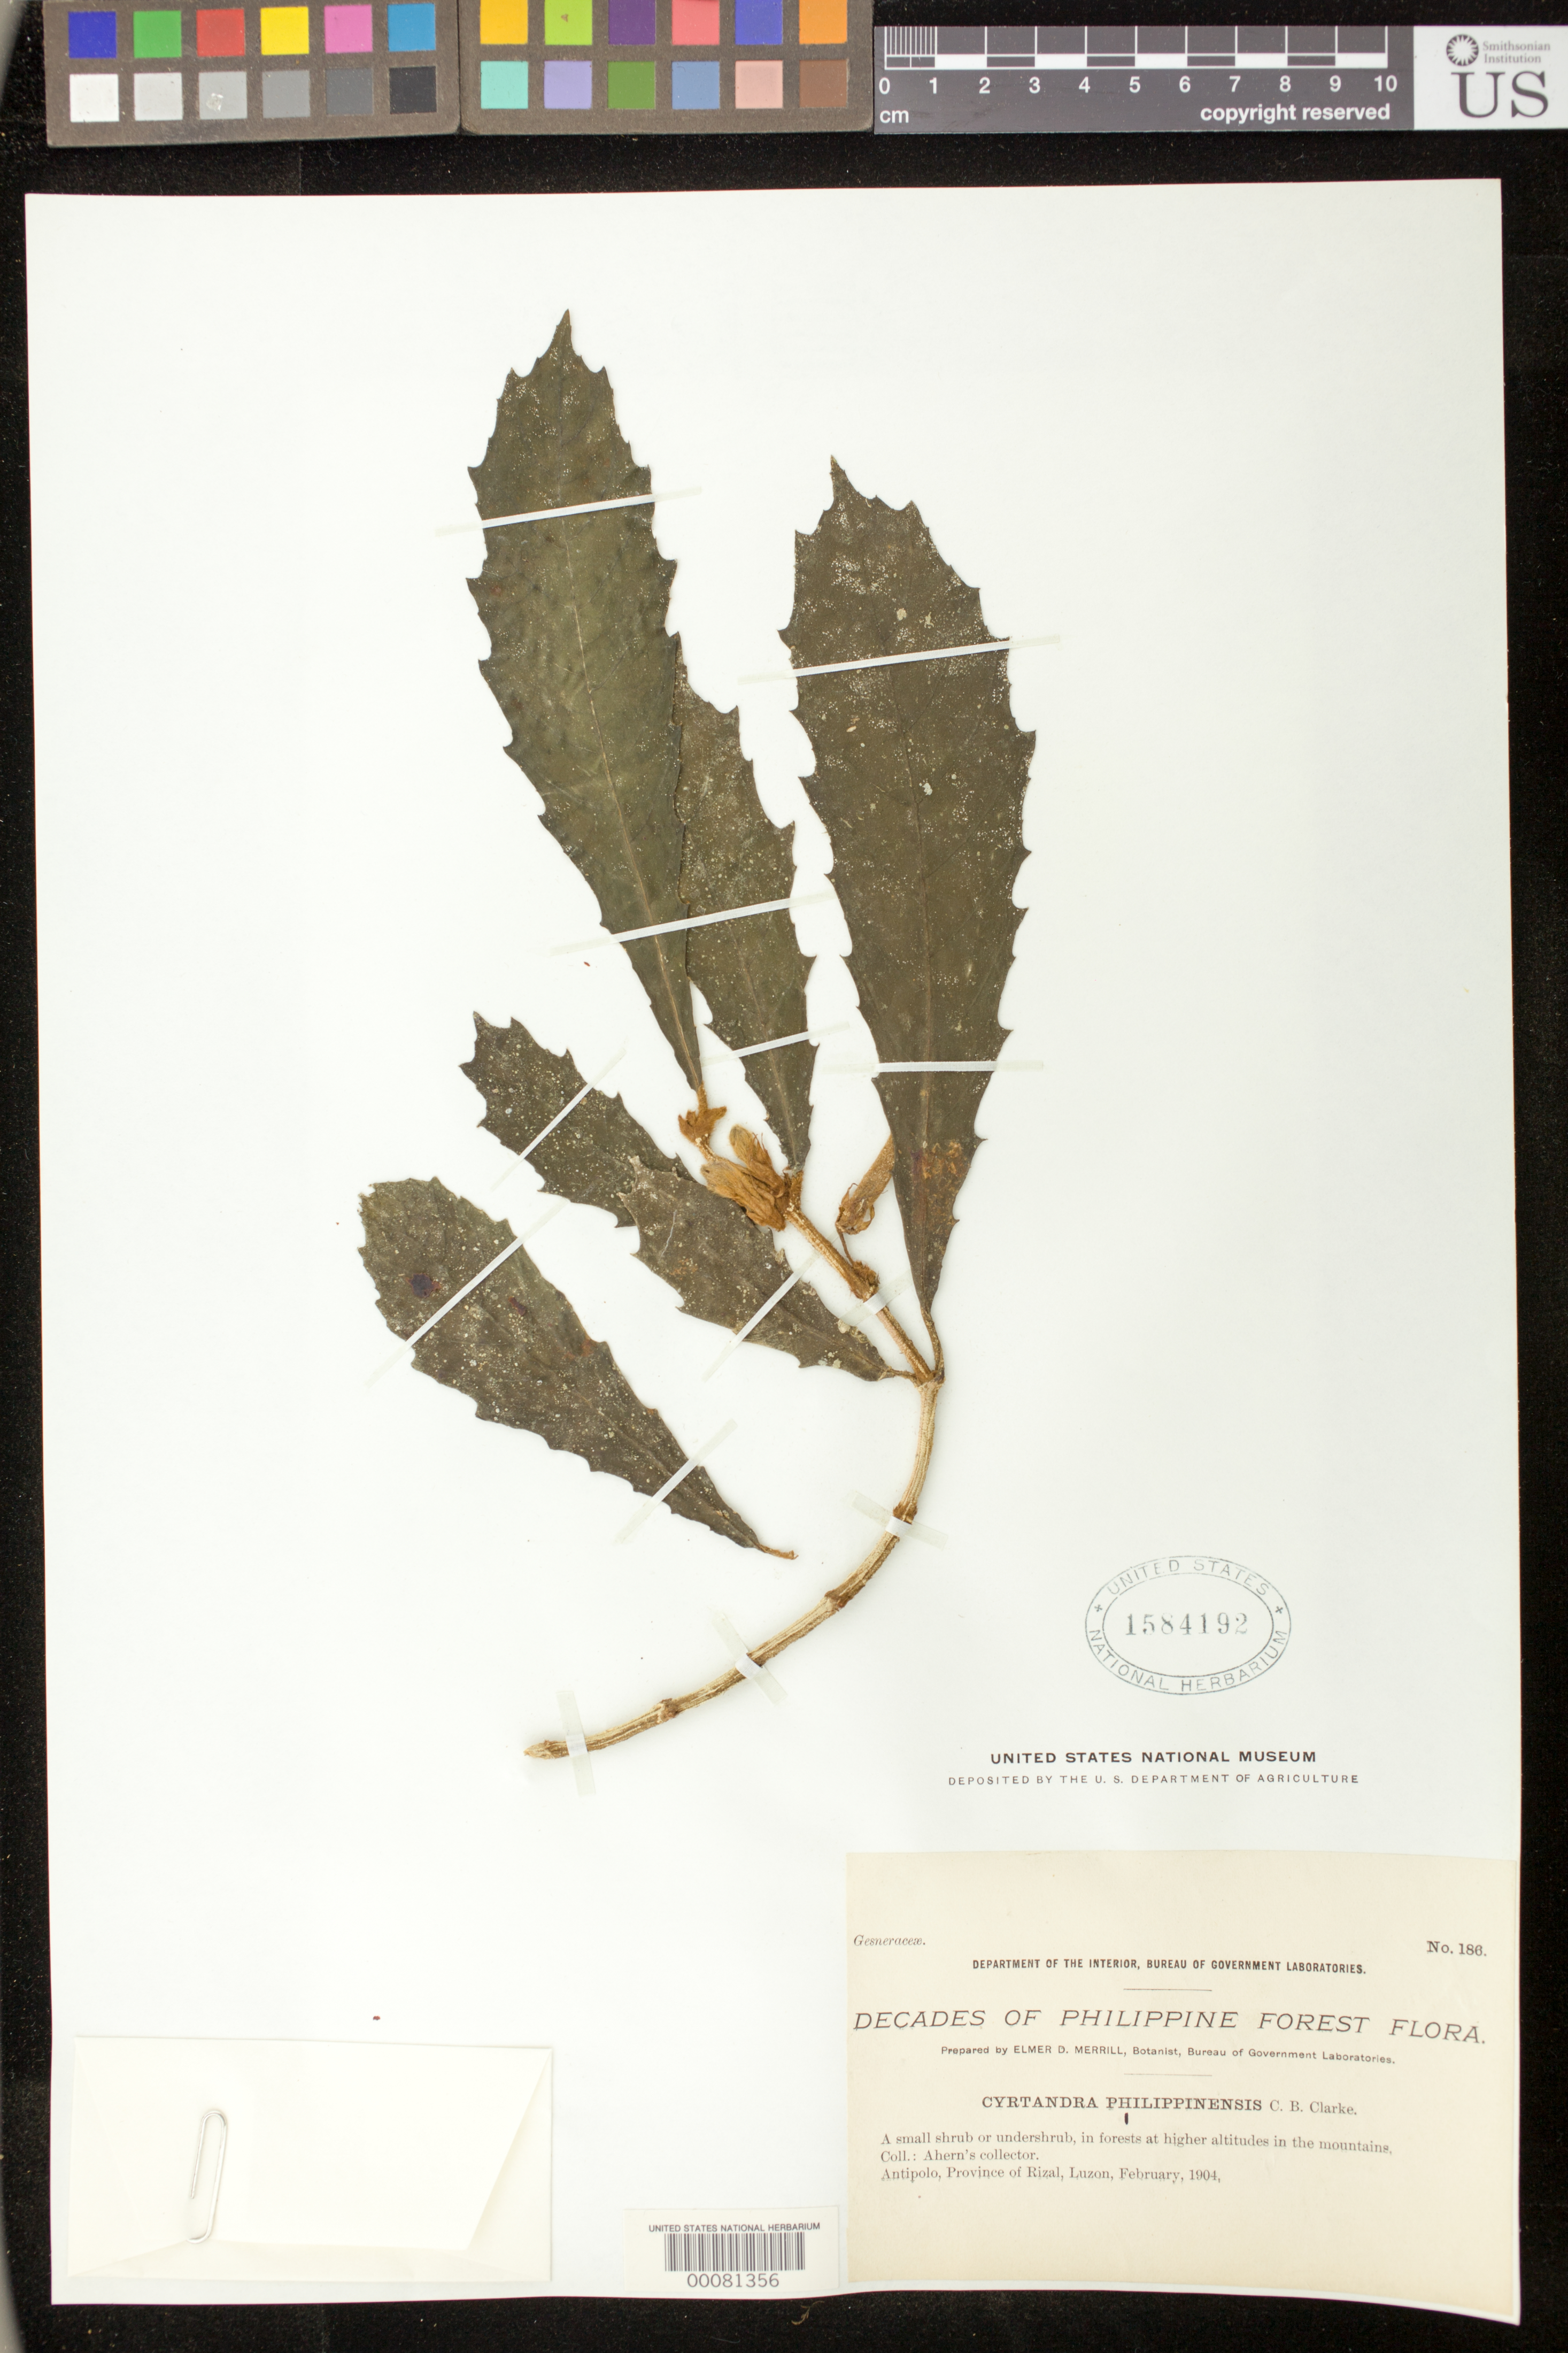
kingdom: Plantae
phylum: Tracheophyta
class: Magnoliopsida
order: Lamiales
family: Gesneriaceae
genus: Cyrtandra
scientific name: Cyrtandra incisa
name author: C.B. Clarke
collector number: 186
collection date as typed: Feb 1904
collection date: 1904-02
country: Philippines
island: Luzon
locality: Rizal, Antipolo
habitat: In forests at higher altitudes in the mountains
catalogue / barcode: US 1584192